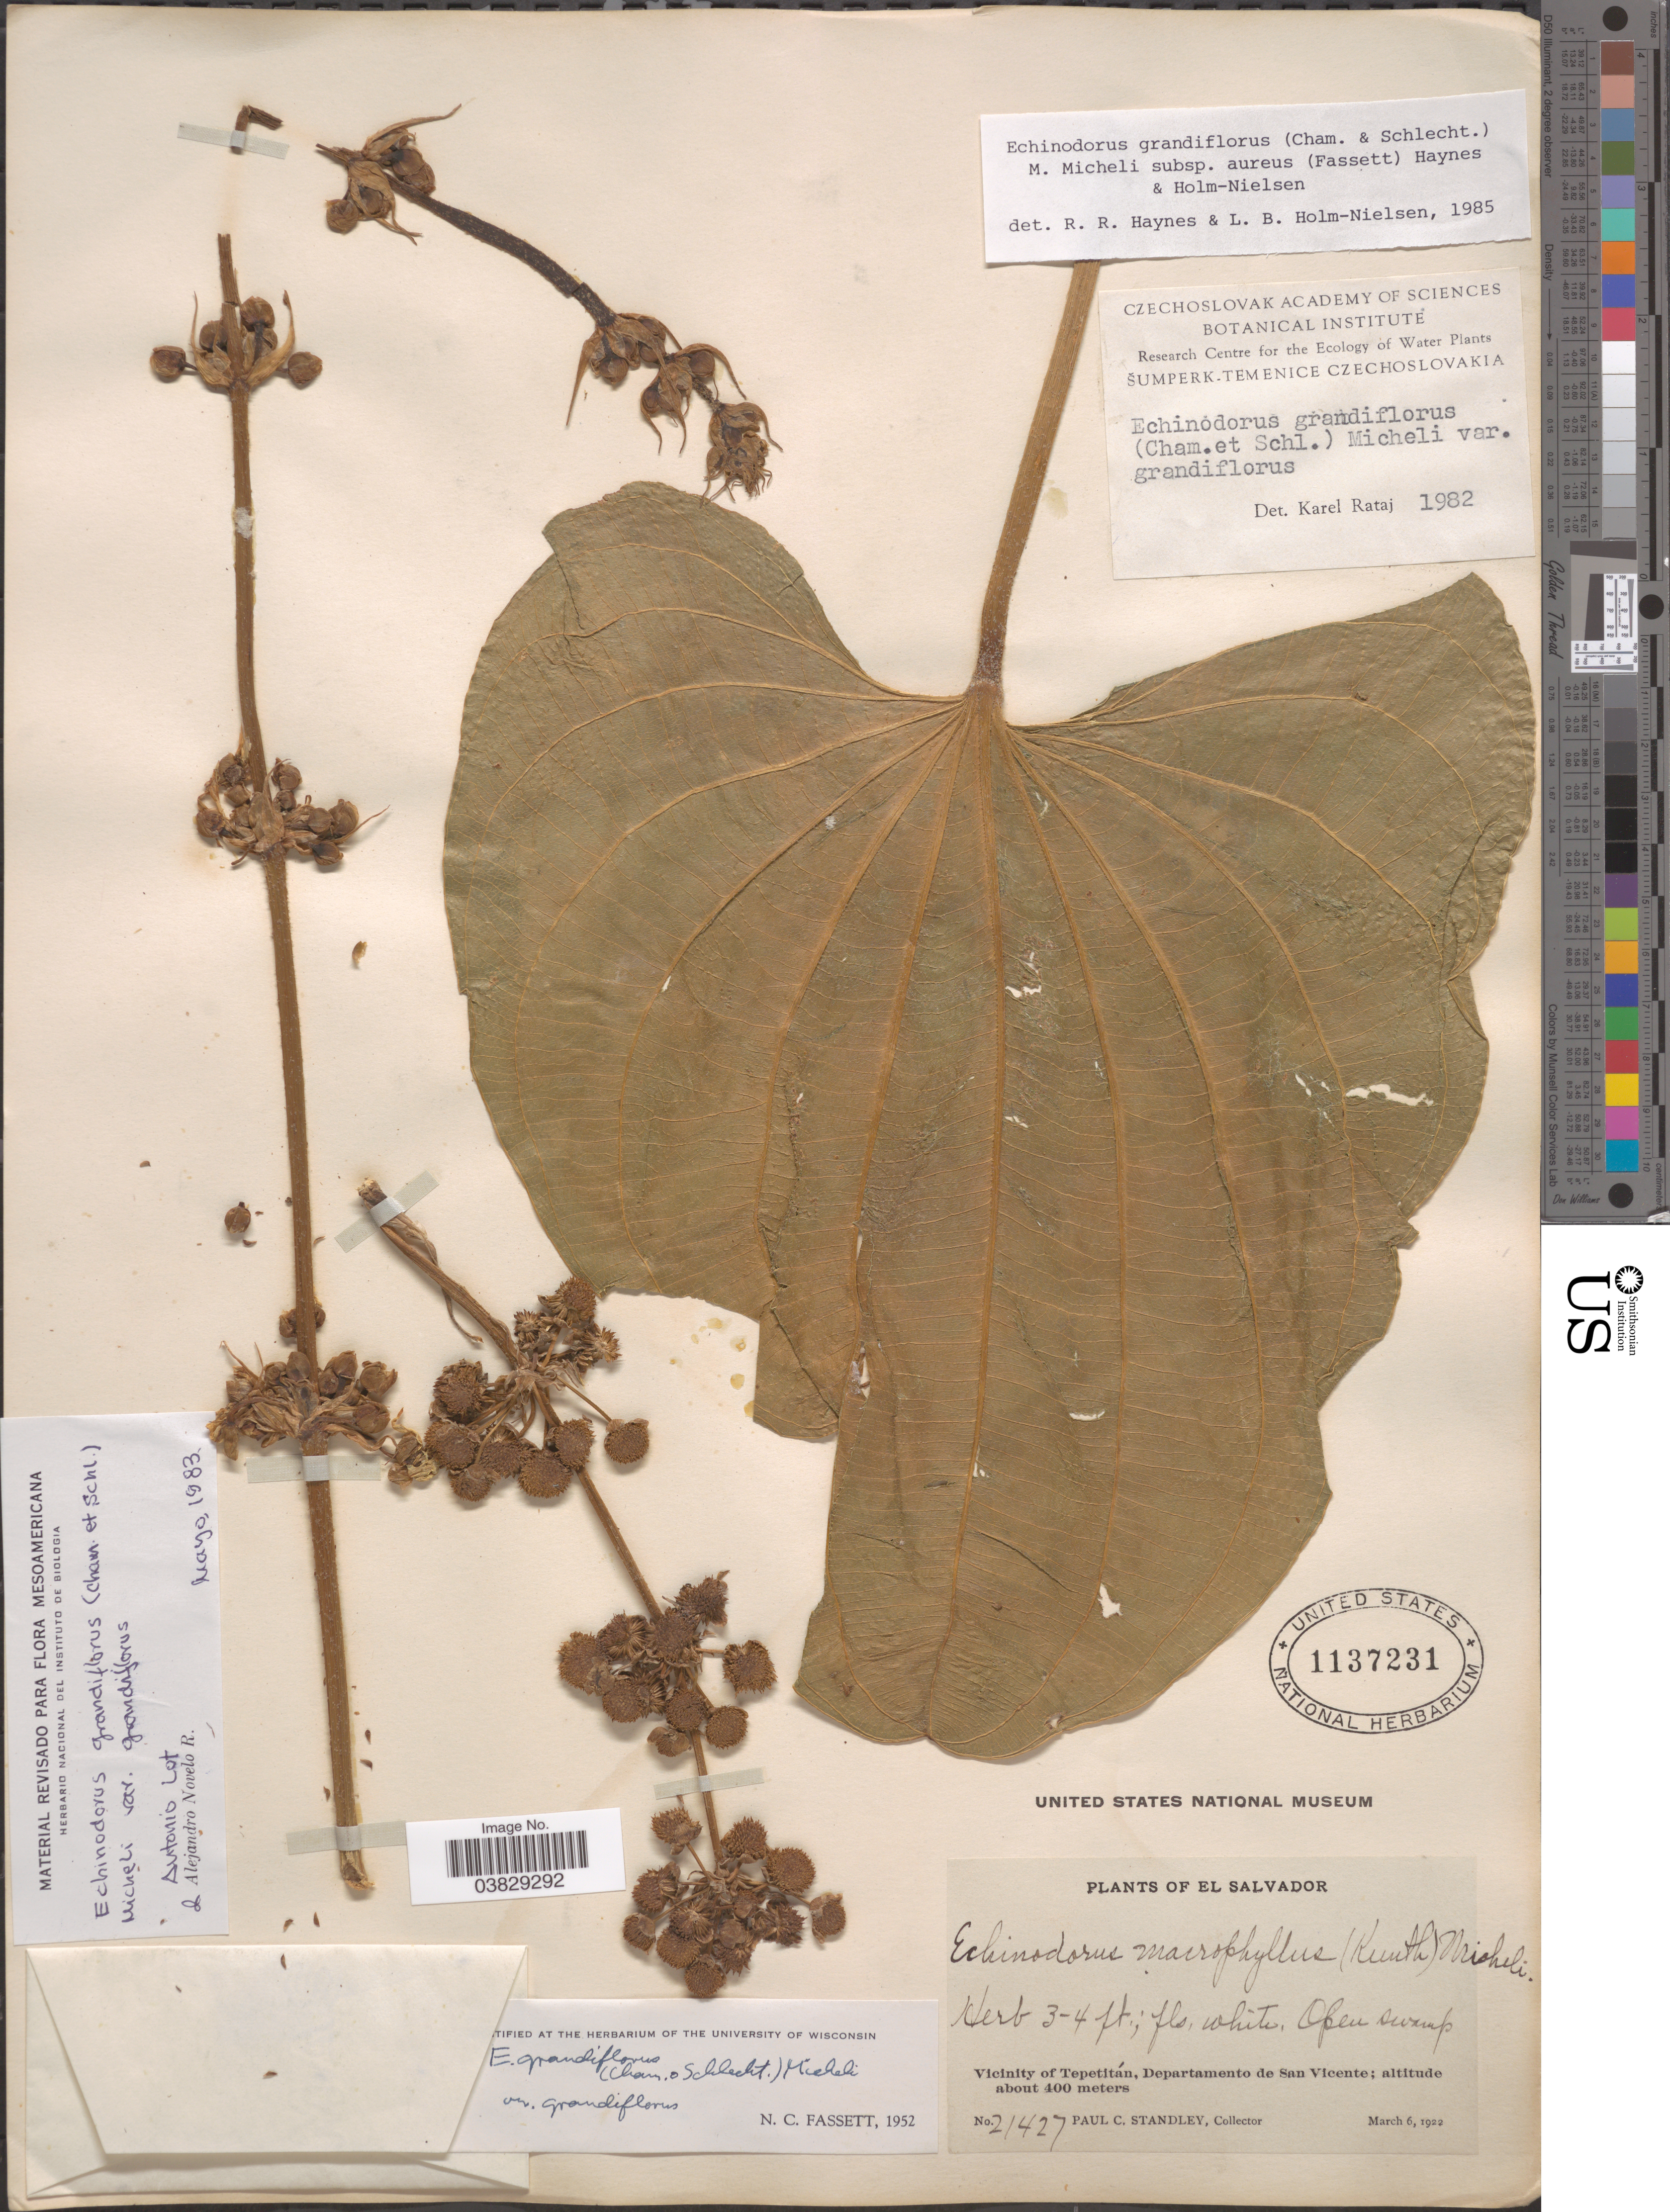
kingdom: Plantae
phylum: Tracheophyta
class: Liliopsida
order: Alismatales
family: Alismataceae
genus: Echinodorus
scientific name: Echinodorus grandiflorus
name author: (Cham. & Schltdl.) Micheli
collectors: P. C. Standley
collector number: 21427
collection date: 1922-03-06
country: El Salvador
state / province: San Vincente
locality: Vicinity of Tepetitán, Departamento de San Vincente.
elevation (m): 400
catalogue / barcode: US 1137231